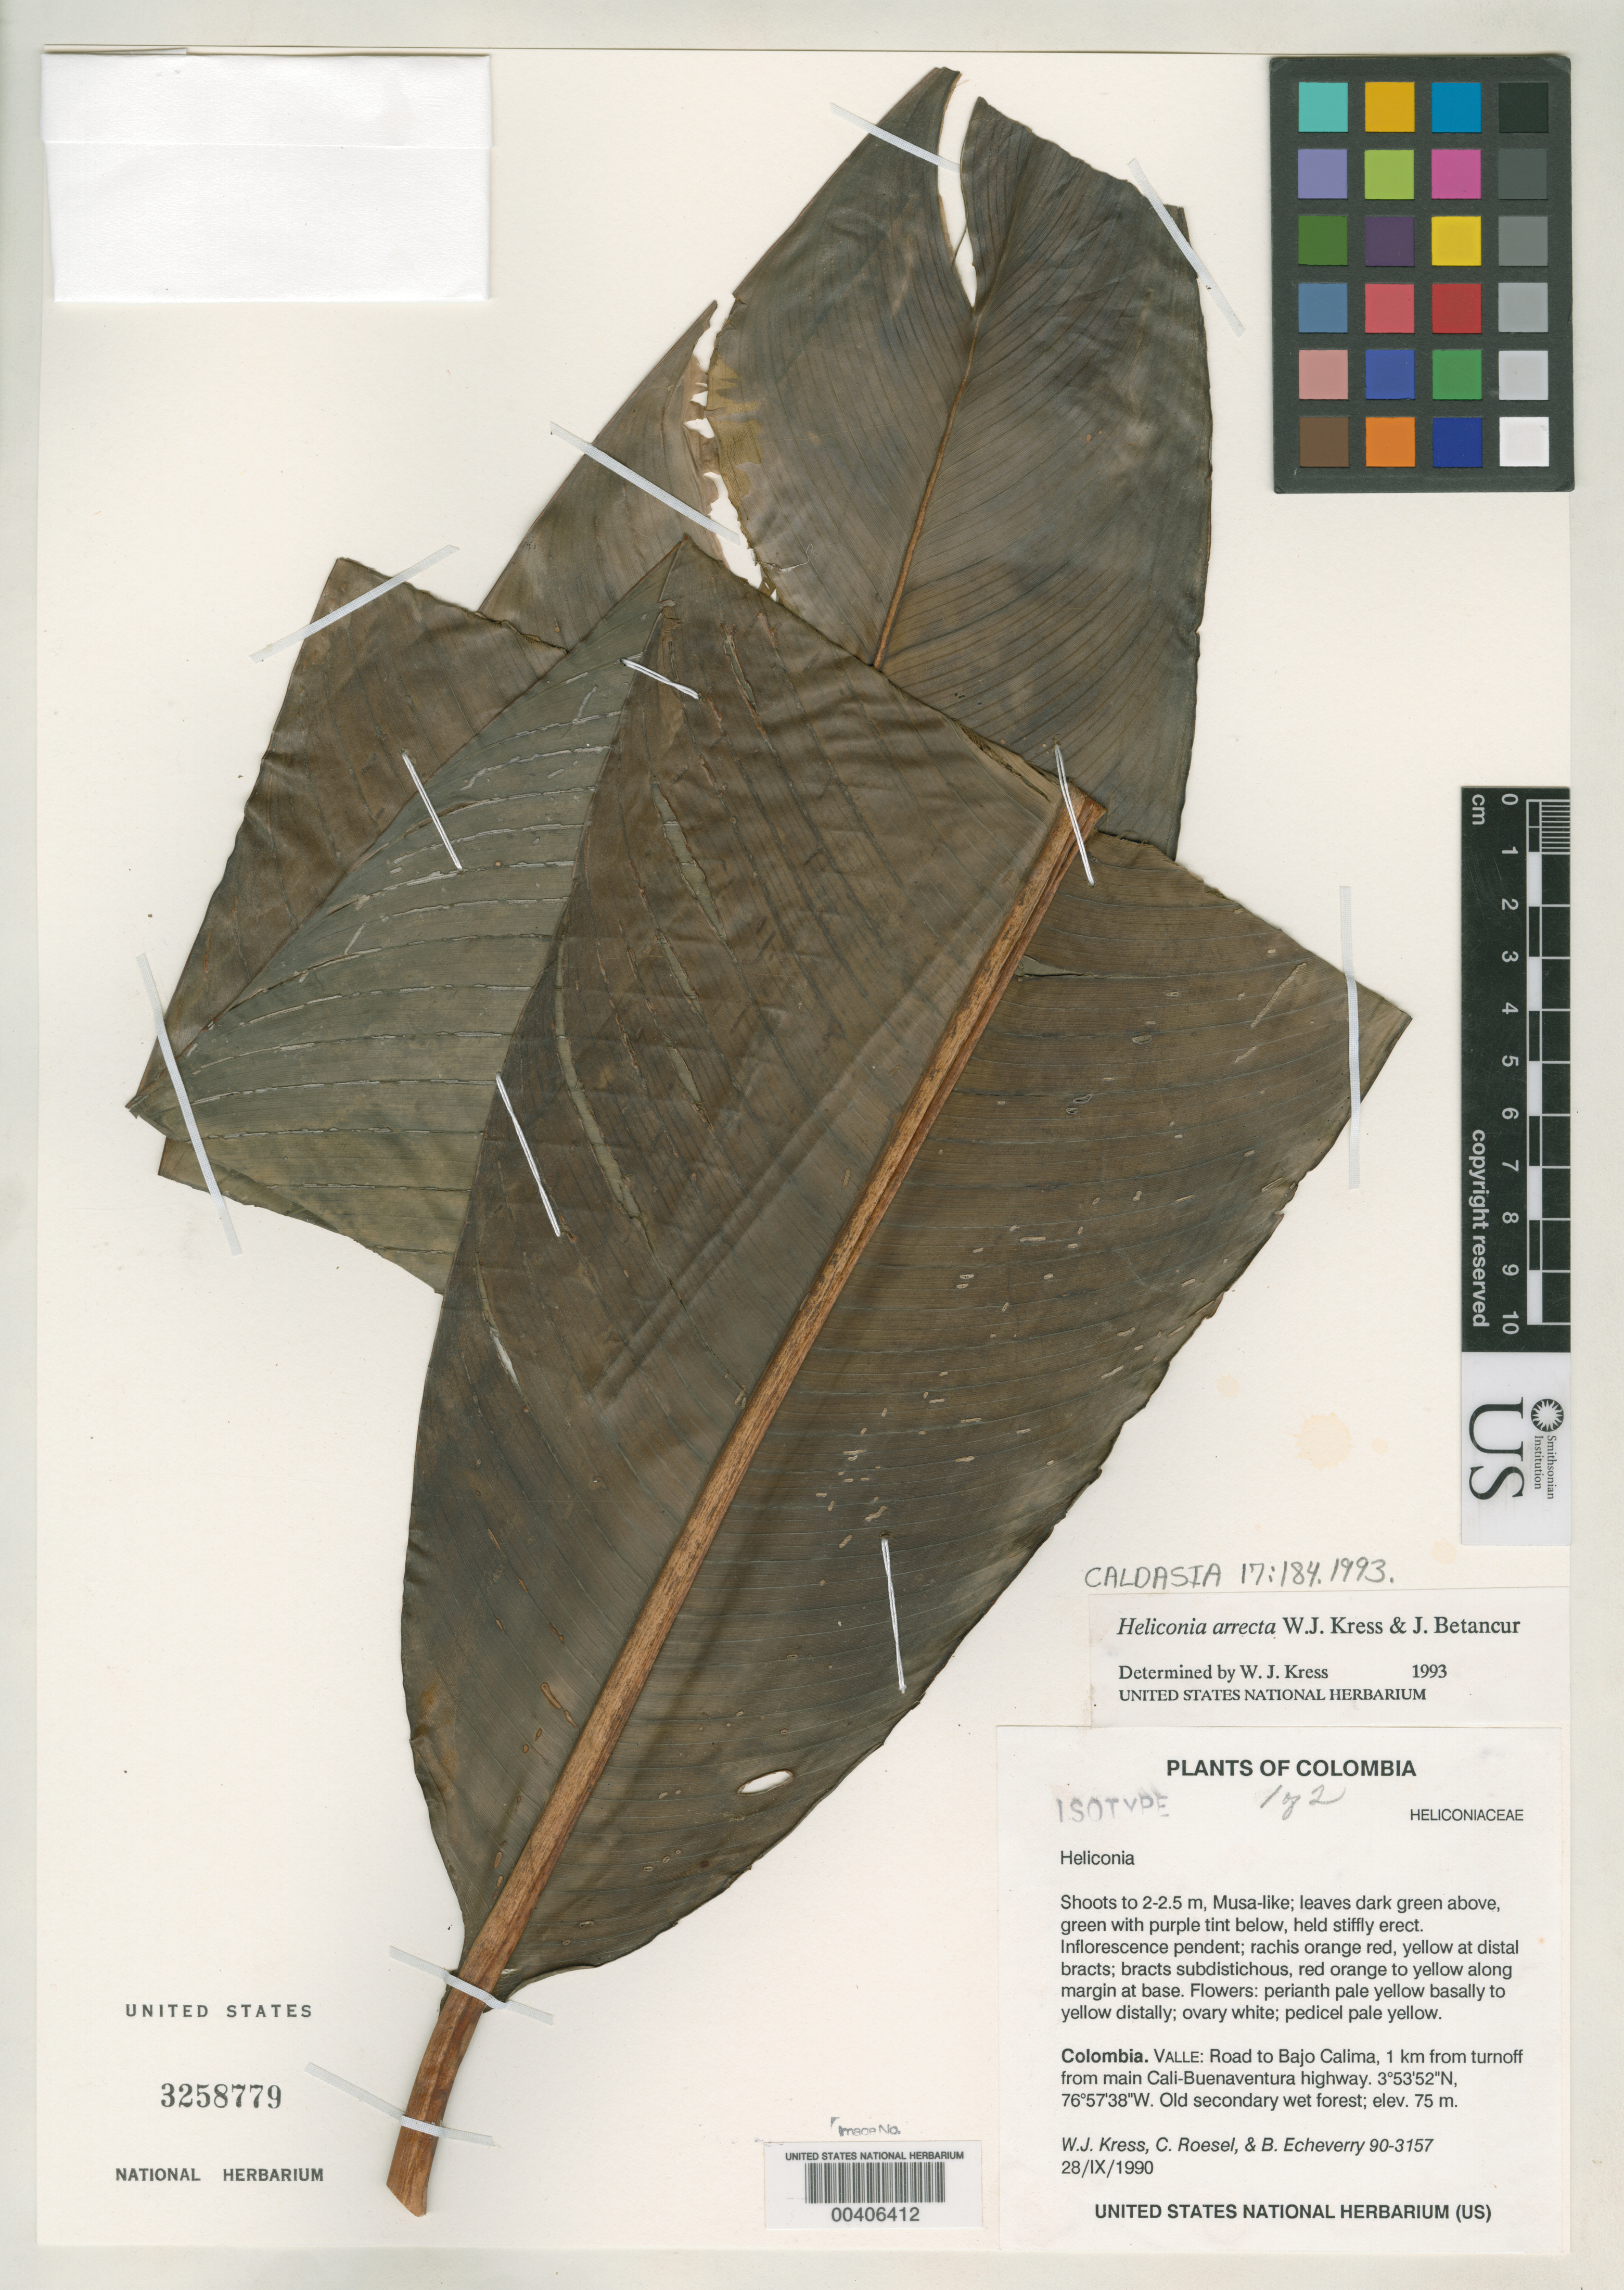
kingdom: Plantae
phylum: Tracheophyta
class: Liliopsida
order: Zingiberales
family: Heliconiaceae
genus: Heliconia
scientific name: Heliconia arrecta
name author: W.J. Kress & Betancur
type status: Isotype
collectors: W. J. Kress, C. S. Roesel & B. Echeverry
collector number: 90-3157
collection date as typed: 28 Sep 1990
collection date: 1990-09-28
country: Colombia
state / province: Valle del Cauca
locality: Road to Bajo Calima, 1 km from turnoff from main Cali-Buena Ventura highway.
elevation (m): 75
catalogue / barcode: US 3258779